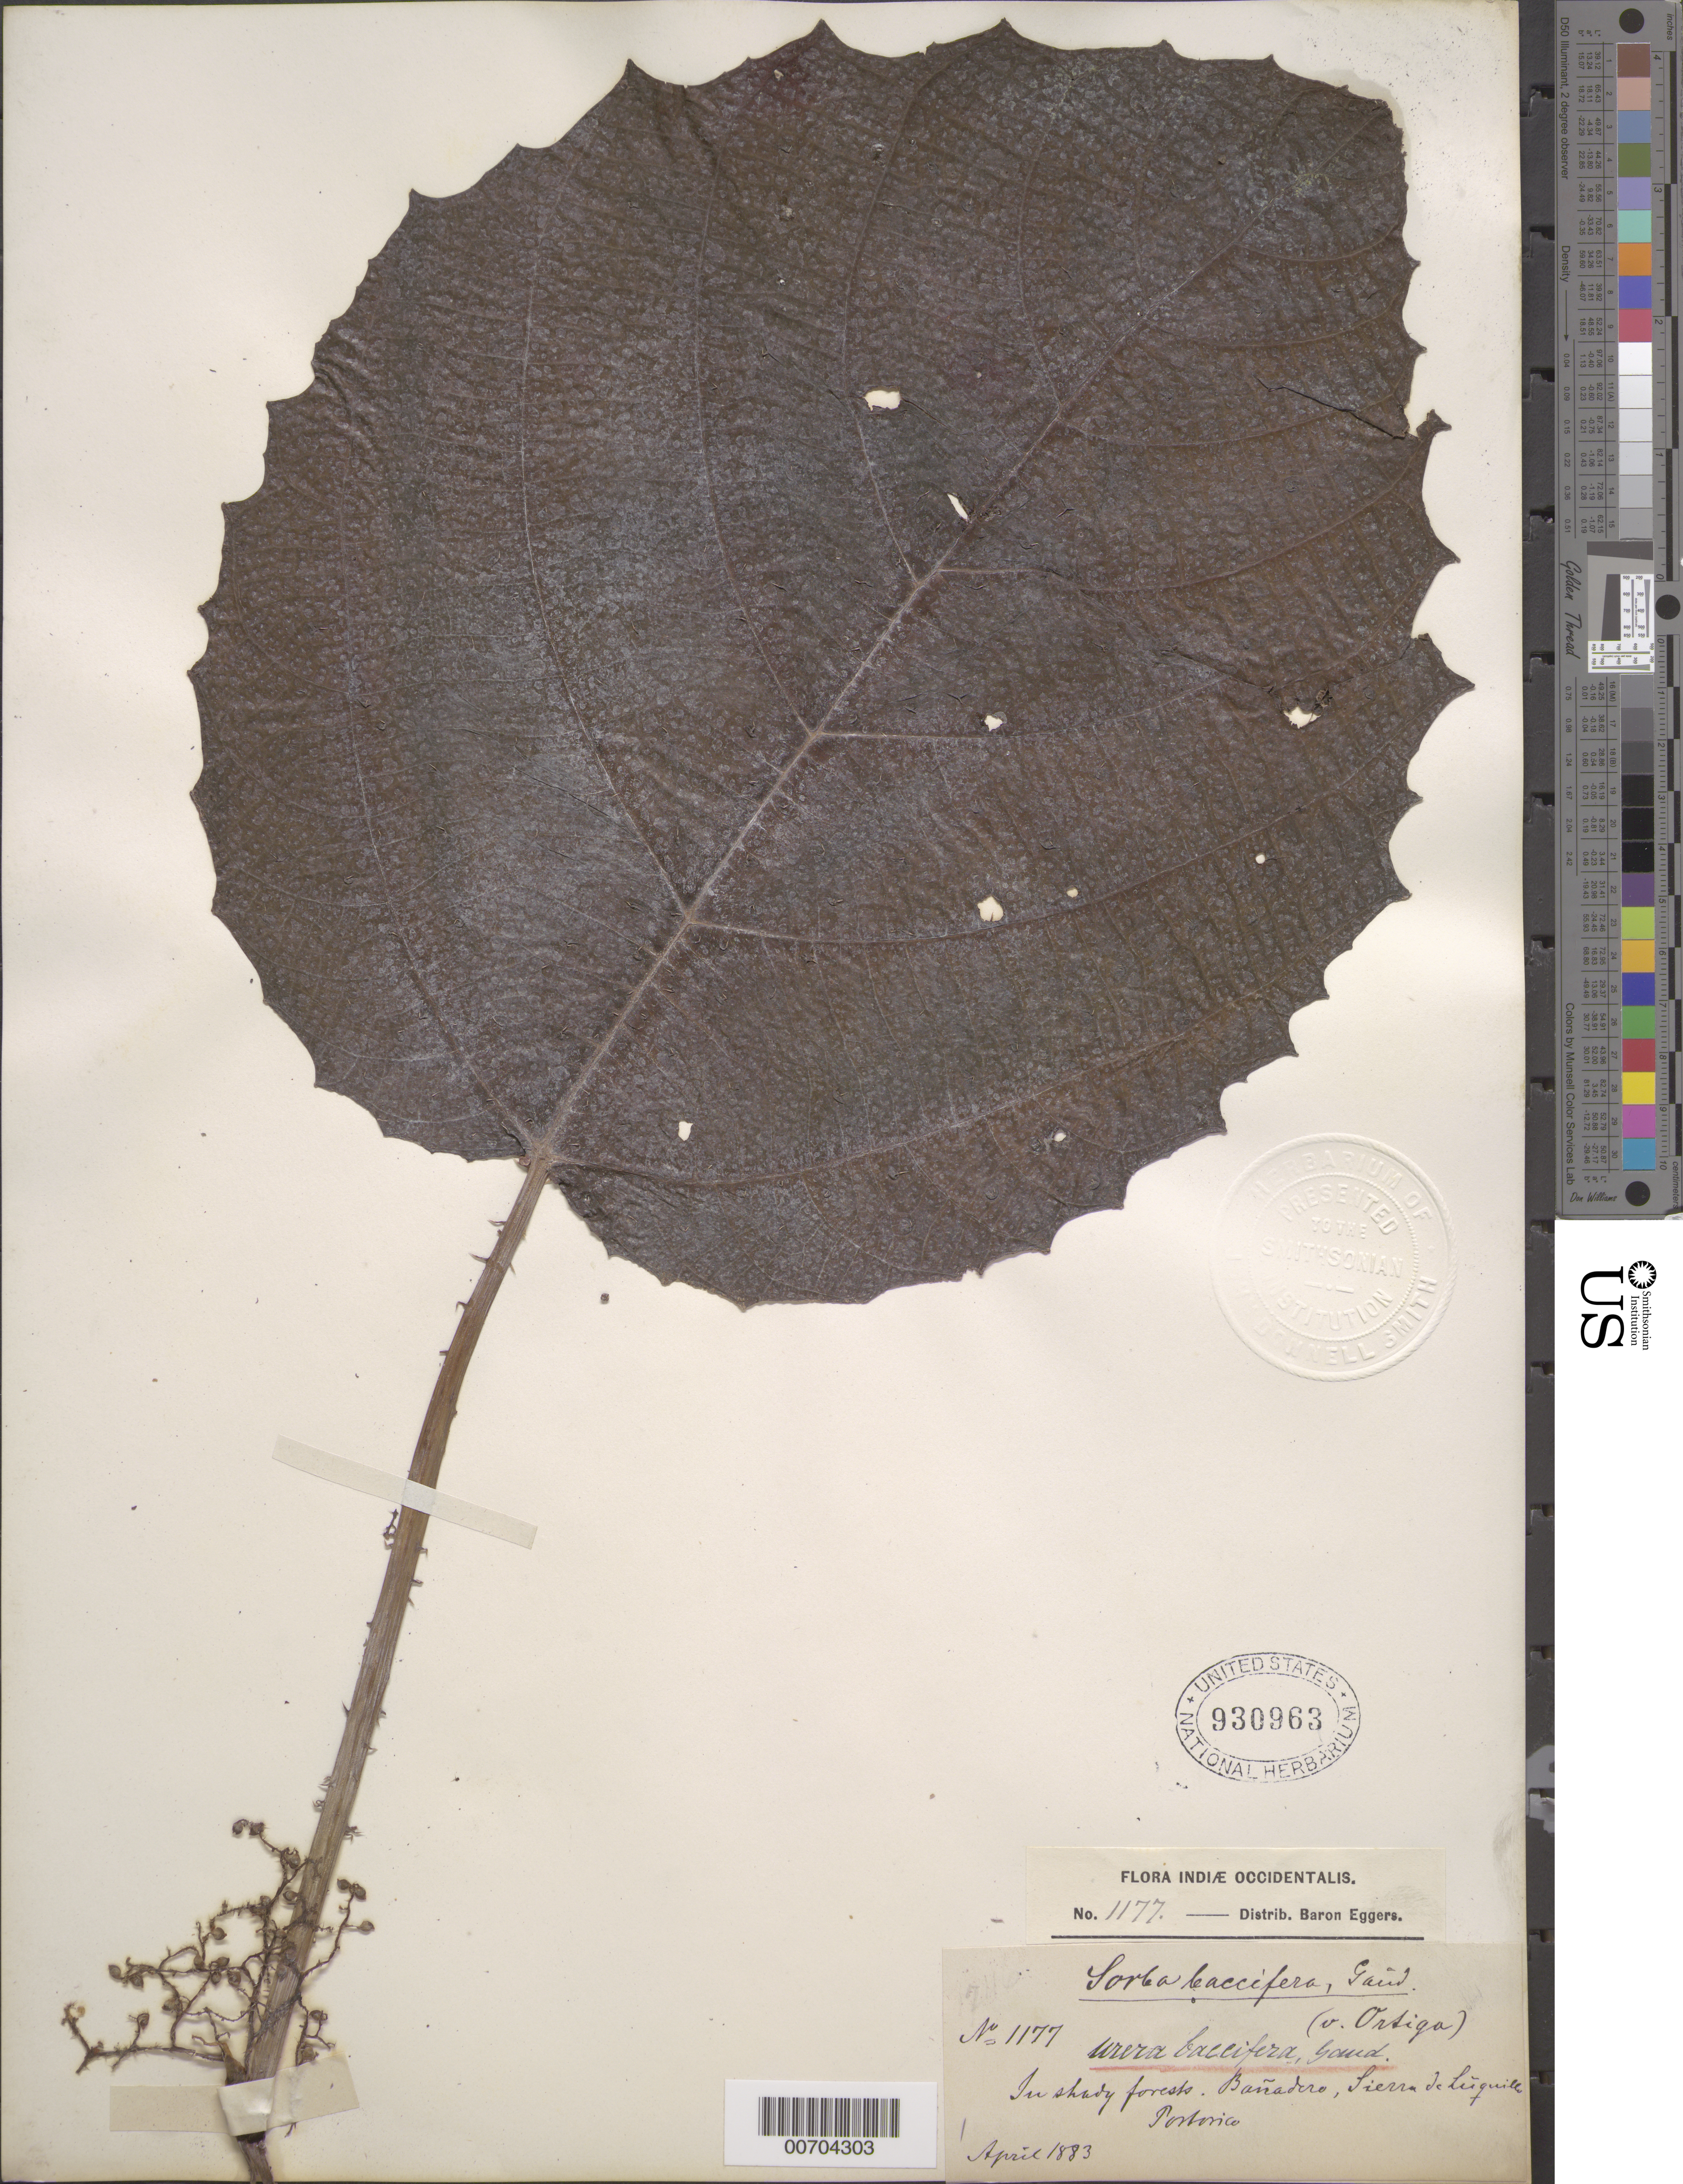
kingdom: Plantae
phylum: Tracheophyta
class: Magnoliopsida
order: Rosales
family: Urticaceae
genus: Urera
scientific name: Urera baccifera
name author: (L.) Gaudich. ex Wedd.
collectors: H. F. A. von Eggers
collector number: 1177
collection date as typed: Apr 1883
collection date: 1883-04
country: Puerto Rico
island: Greater Antilles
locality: Bañadero, Sierra de Luquillo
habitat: In shady places.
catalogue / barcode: US 930963